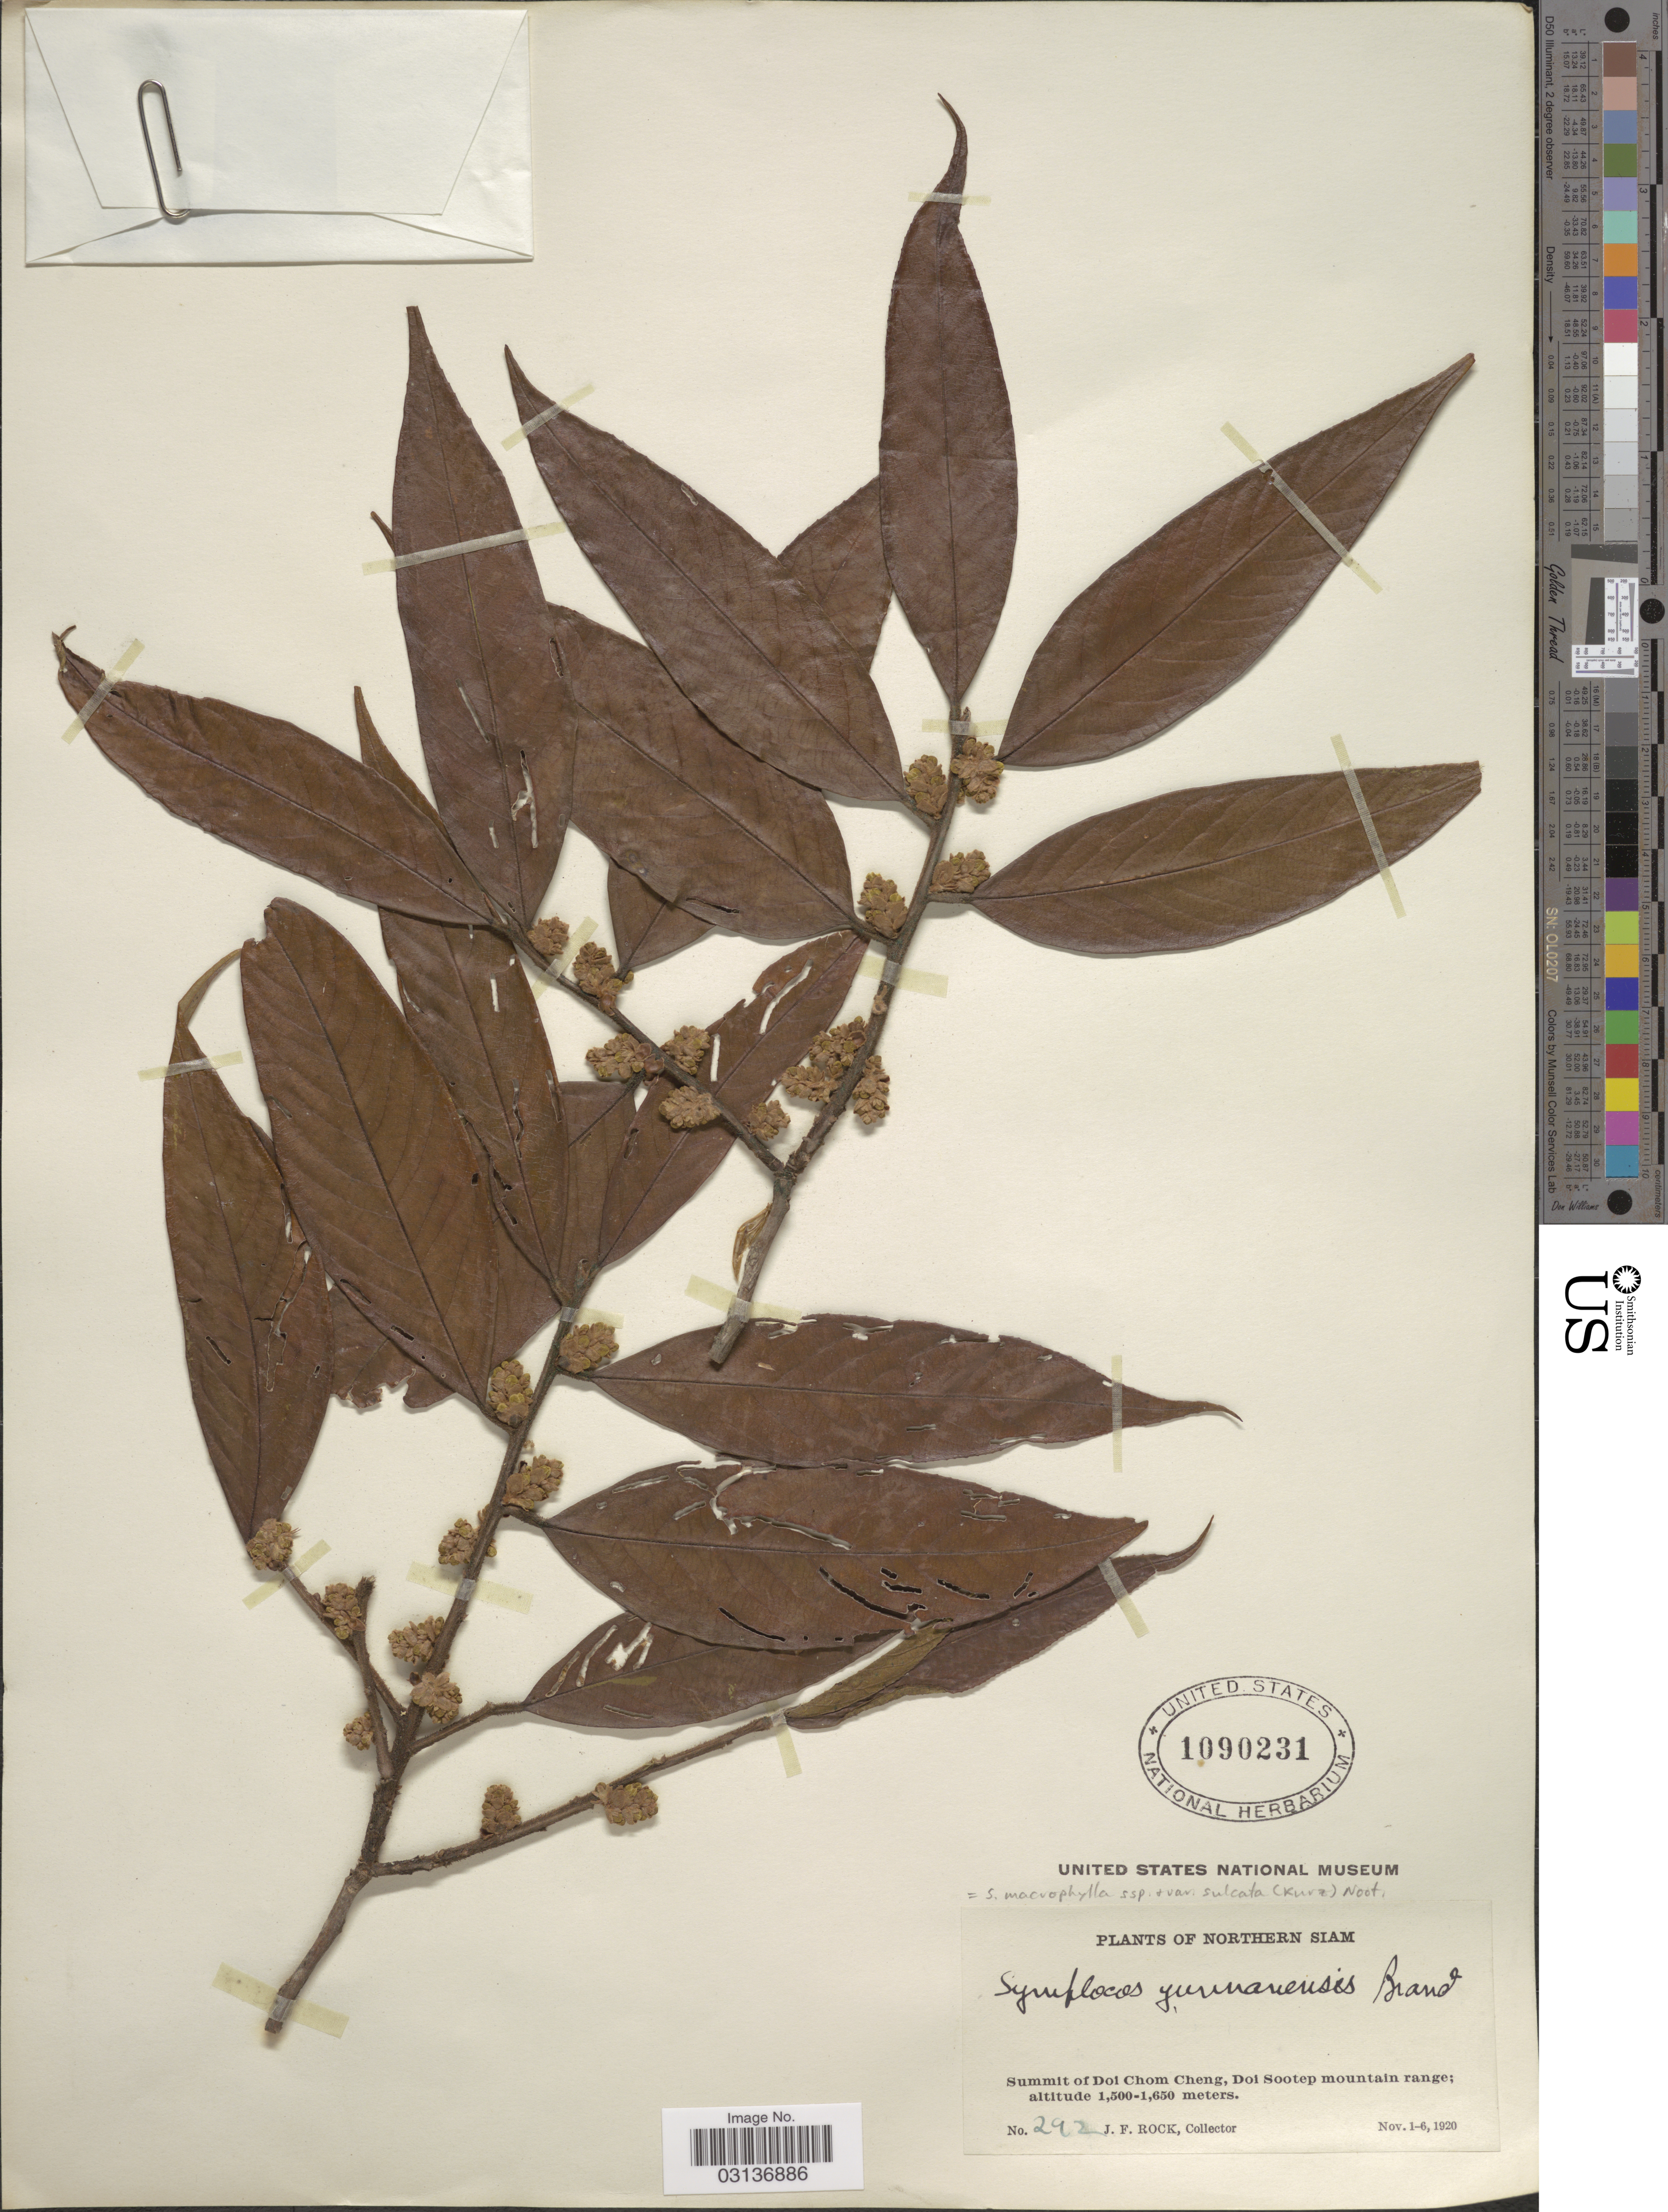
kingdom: Plantae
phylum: Tracheophyta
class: Magnoliopsida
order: Ericales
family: Symplocaceae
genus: Symplocos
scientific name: Symplocos macrophylla subsp. sulcata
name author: (Kurz) Noot.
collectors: J. Rock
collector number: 292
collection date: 1920-11-01/1920-11-06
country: Thailand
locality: Northern Siam. Summit of Doi Chom Cheng, Doi Sootep mountain range.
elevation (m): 1500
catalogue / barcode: US 1090231